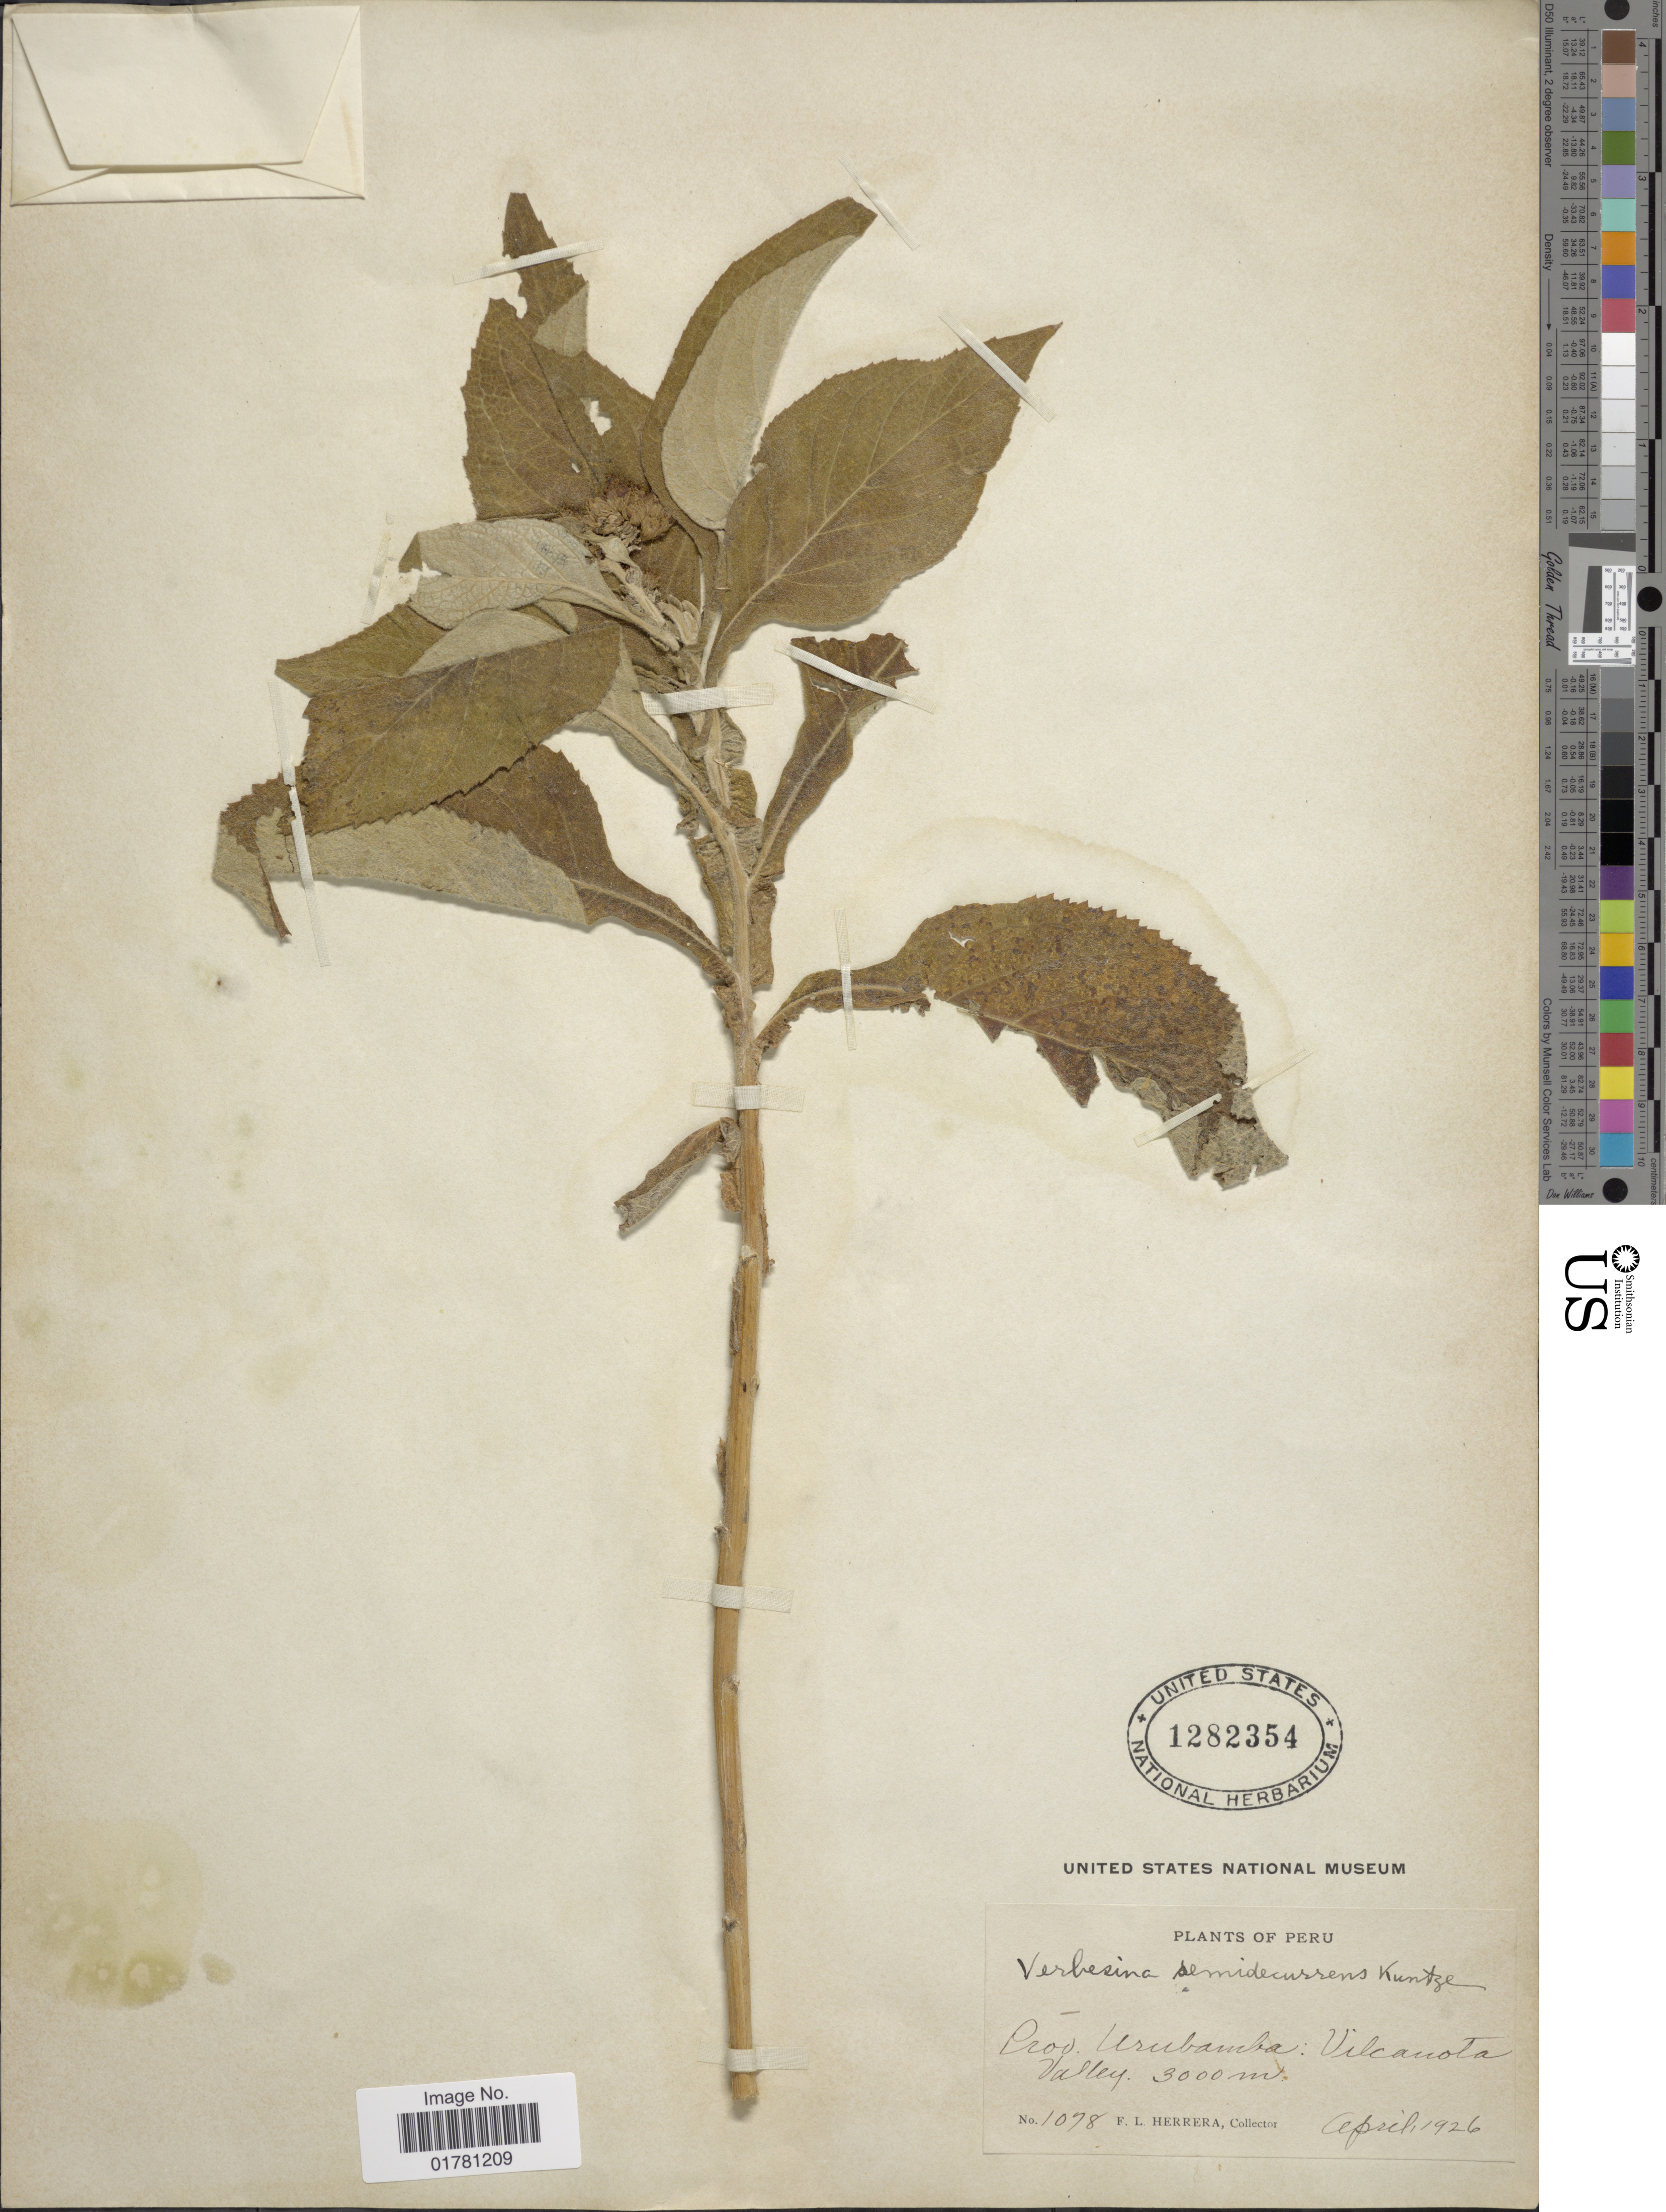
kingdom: Plantae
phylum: Tracheophyta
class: Magnoliopsida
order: Asterales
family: Asteraceae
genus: Verbesina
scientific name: Verbesina semidecurrens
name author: Kuntze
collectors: F. L. Herrera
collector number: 1078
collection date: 1926-04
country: Peru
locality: Prov. Urubamba: Vilcanote Valley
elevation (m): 3000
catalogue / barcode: US 1282354